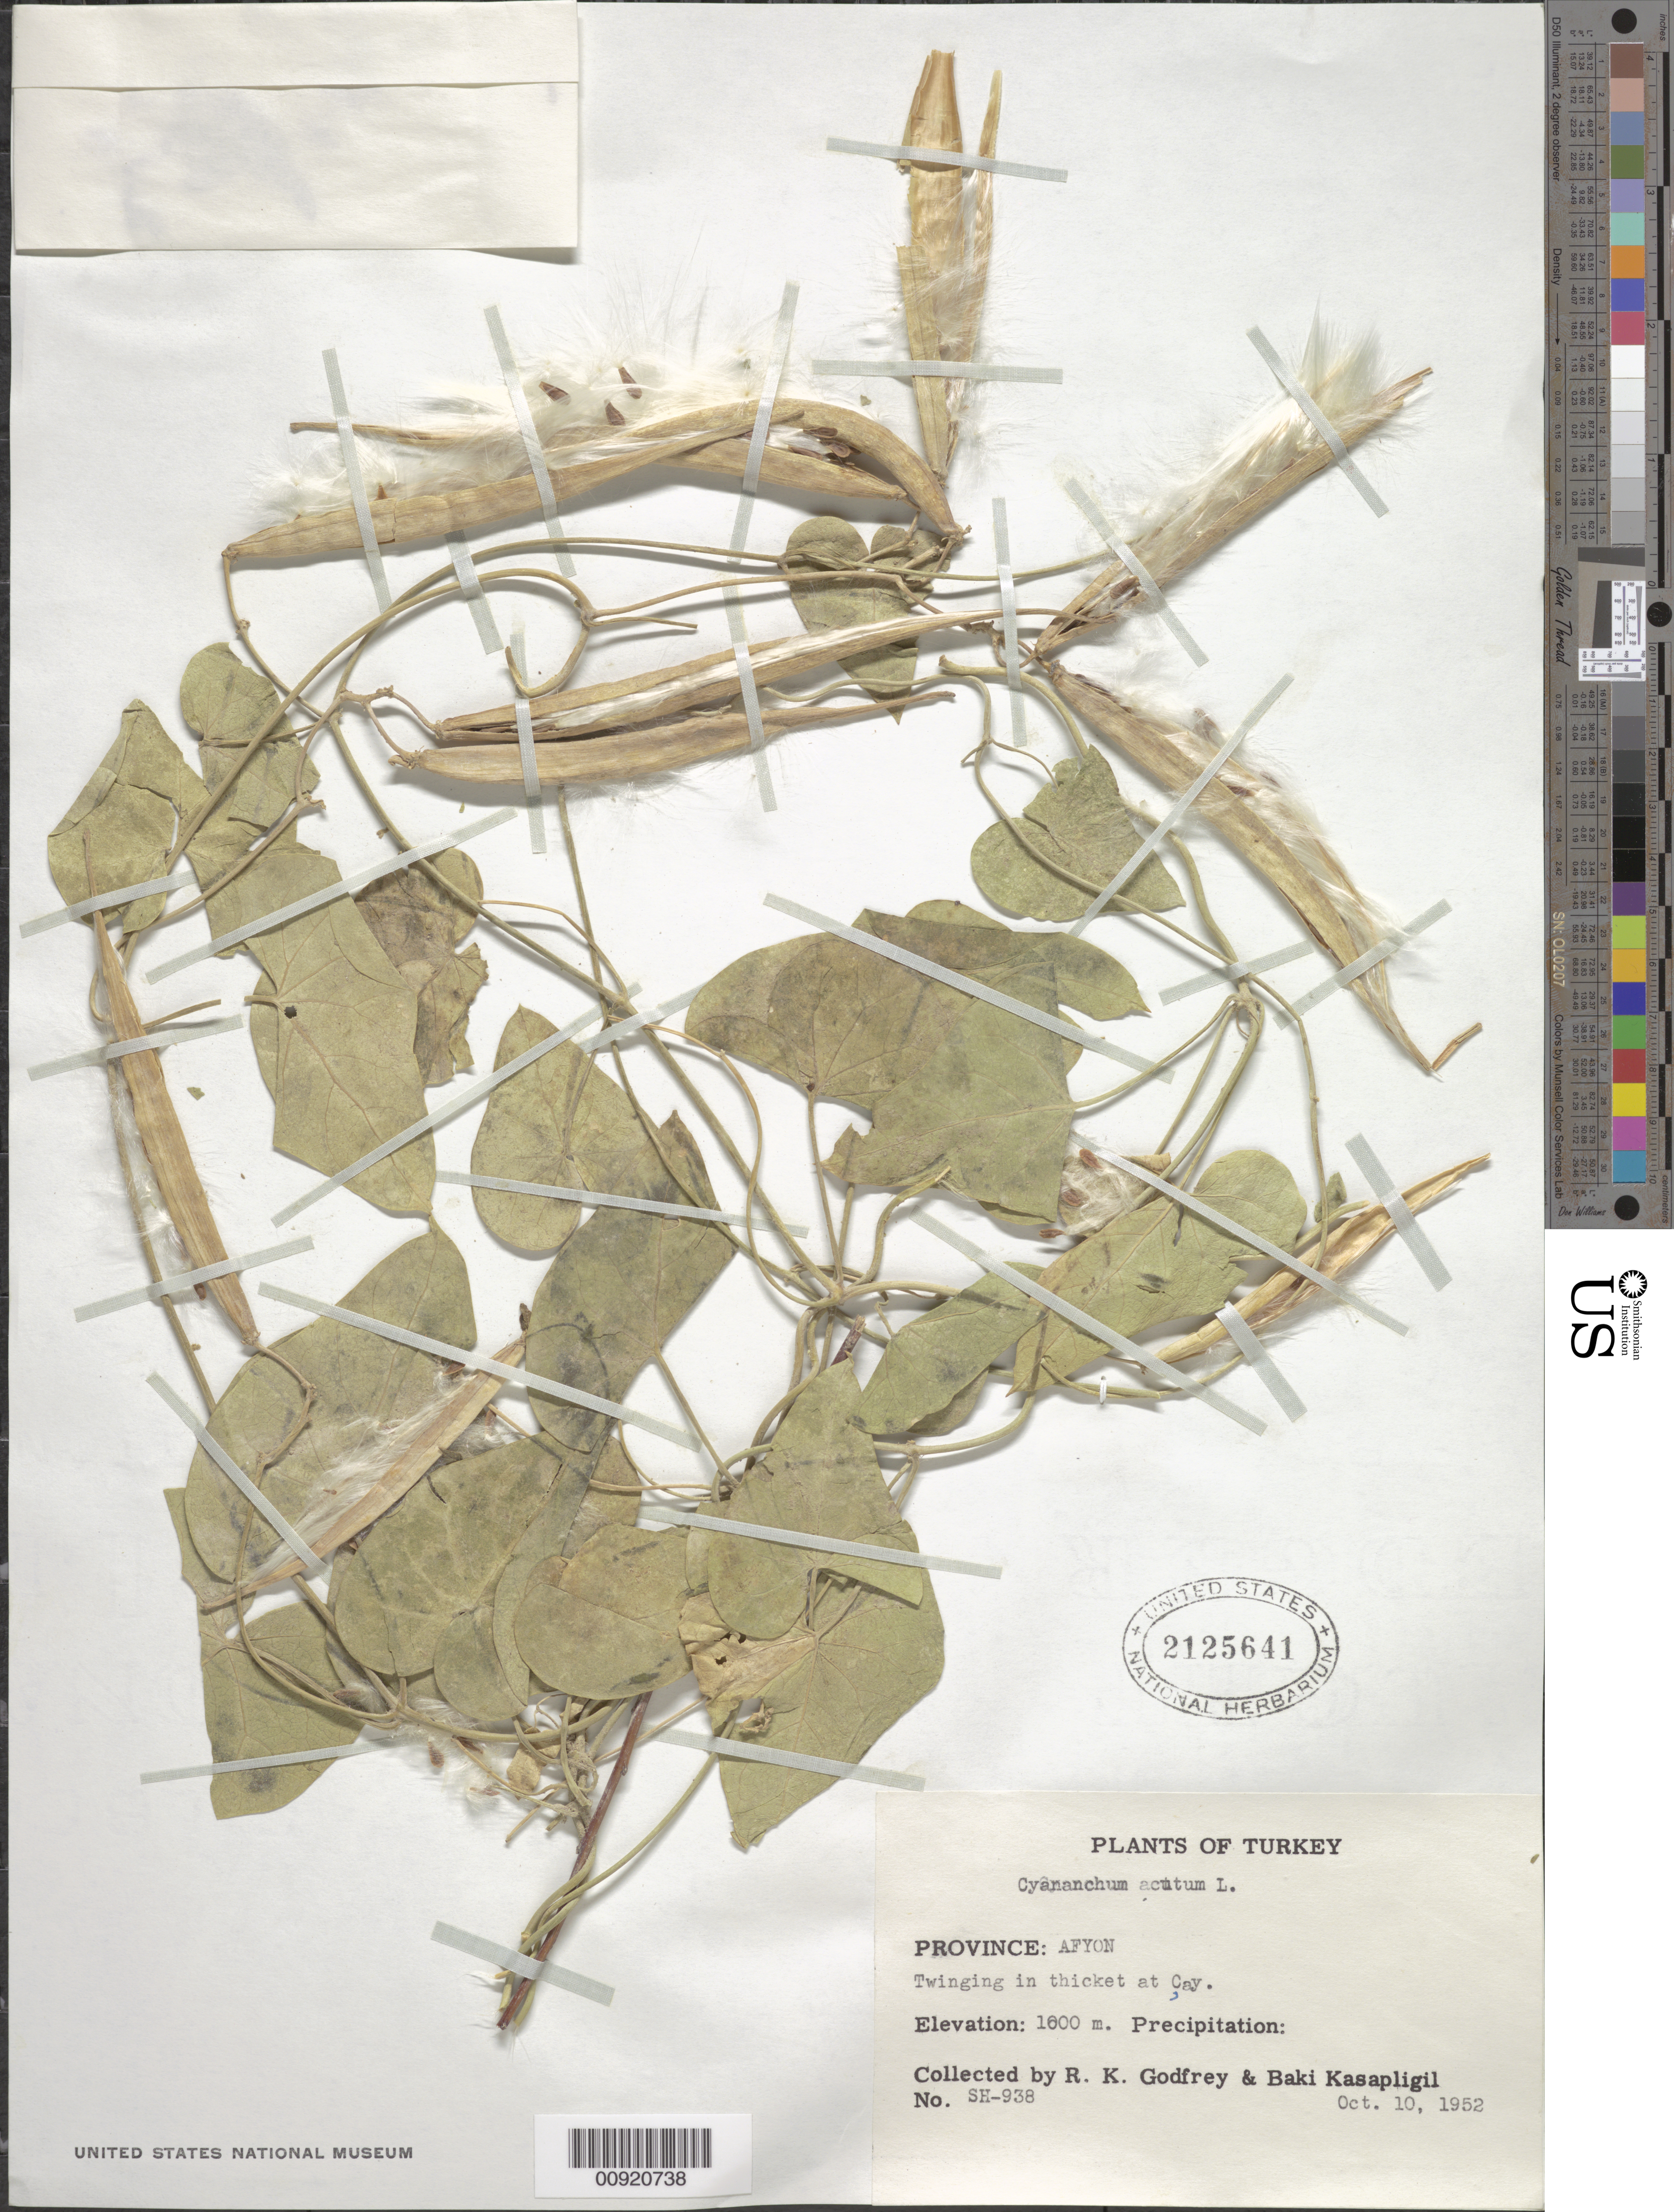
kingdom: Plantae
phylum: Tracheophyta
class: Magnoliopsida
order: Gentianales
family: Apocynaceae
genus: Cynanchum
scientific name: Cynanchum acutum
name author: L.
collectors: R. K. Godfrey & B. Kasapligil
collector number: SH 938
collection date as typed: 10 Oct 1952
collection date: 1952-10-10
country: Turkey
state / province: Afyonkarahisar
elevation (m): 1600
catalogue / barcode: US 2125641